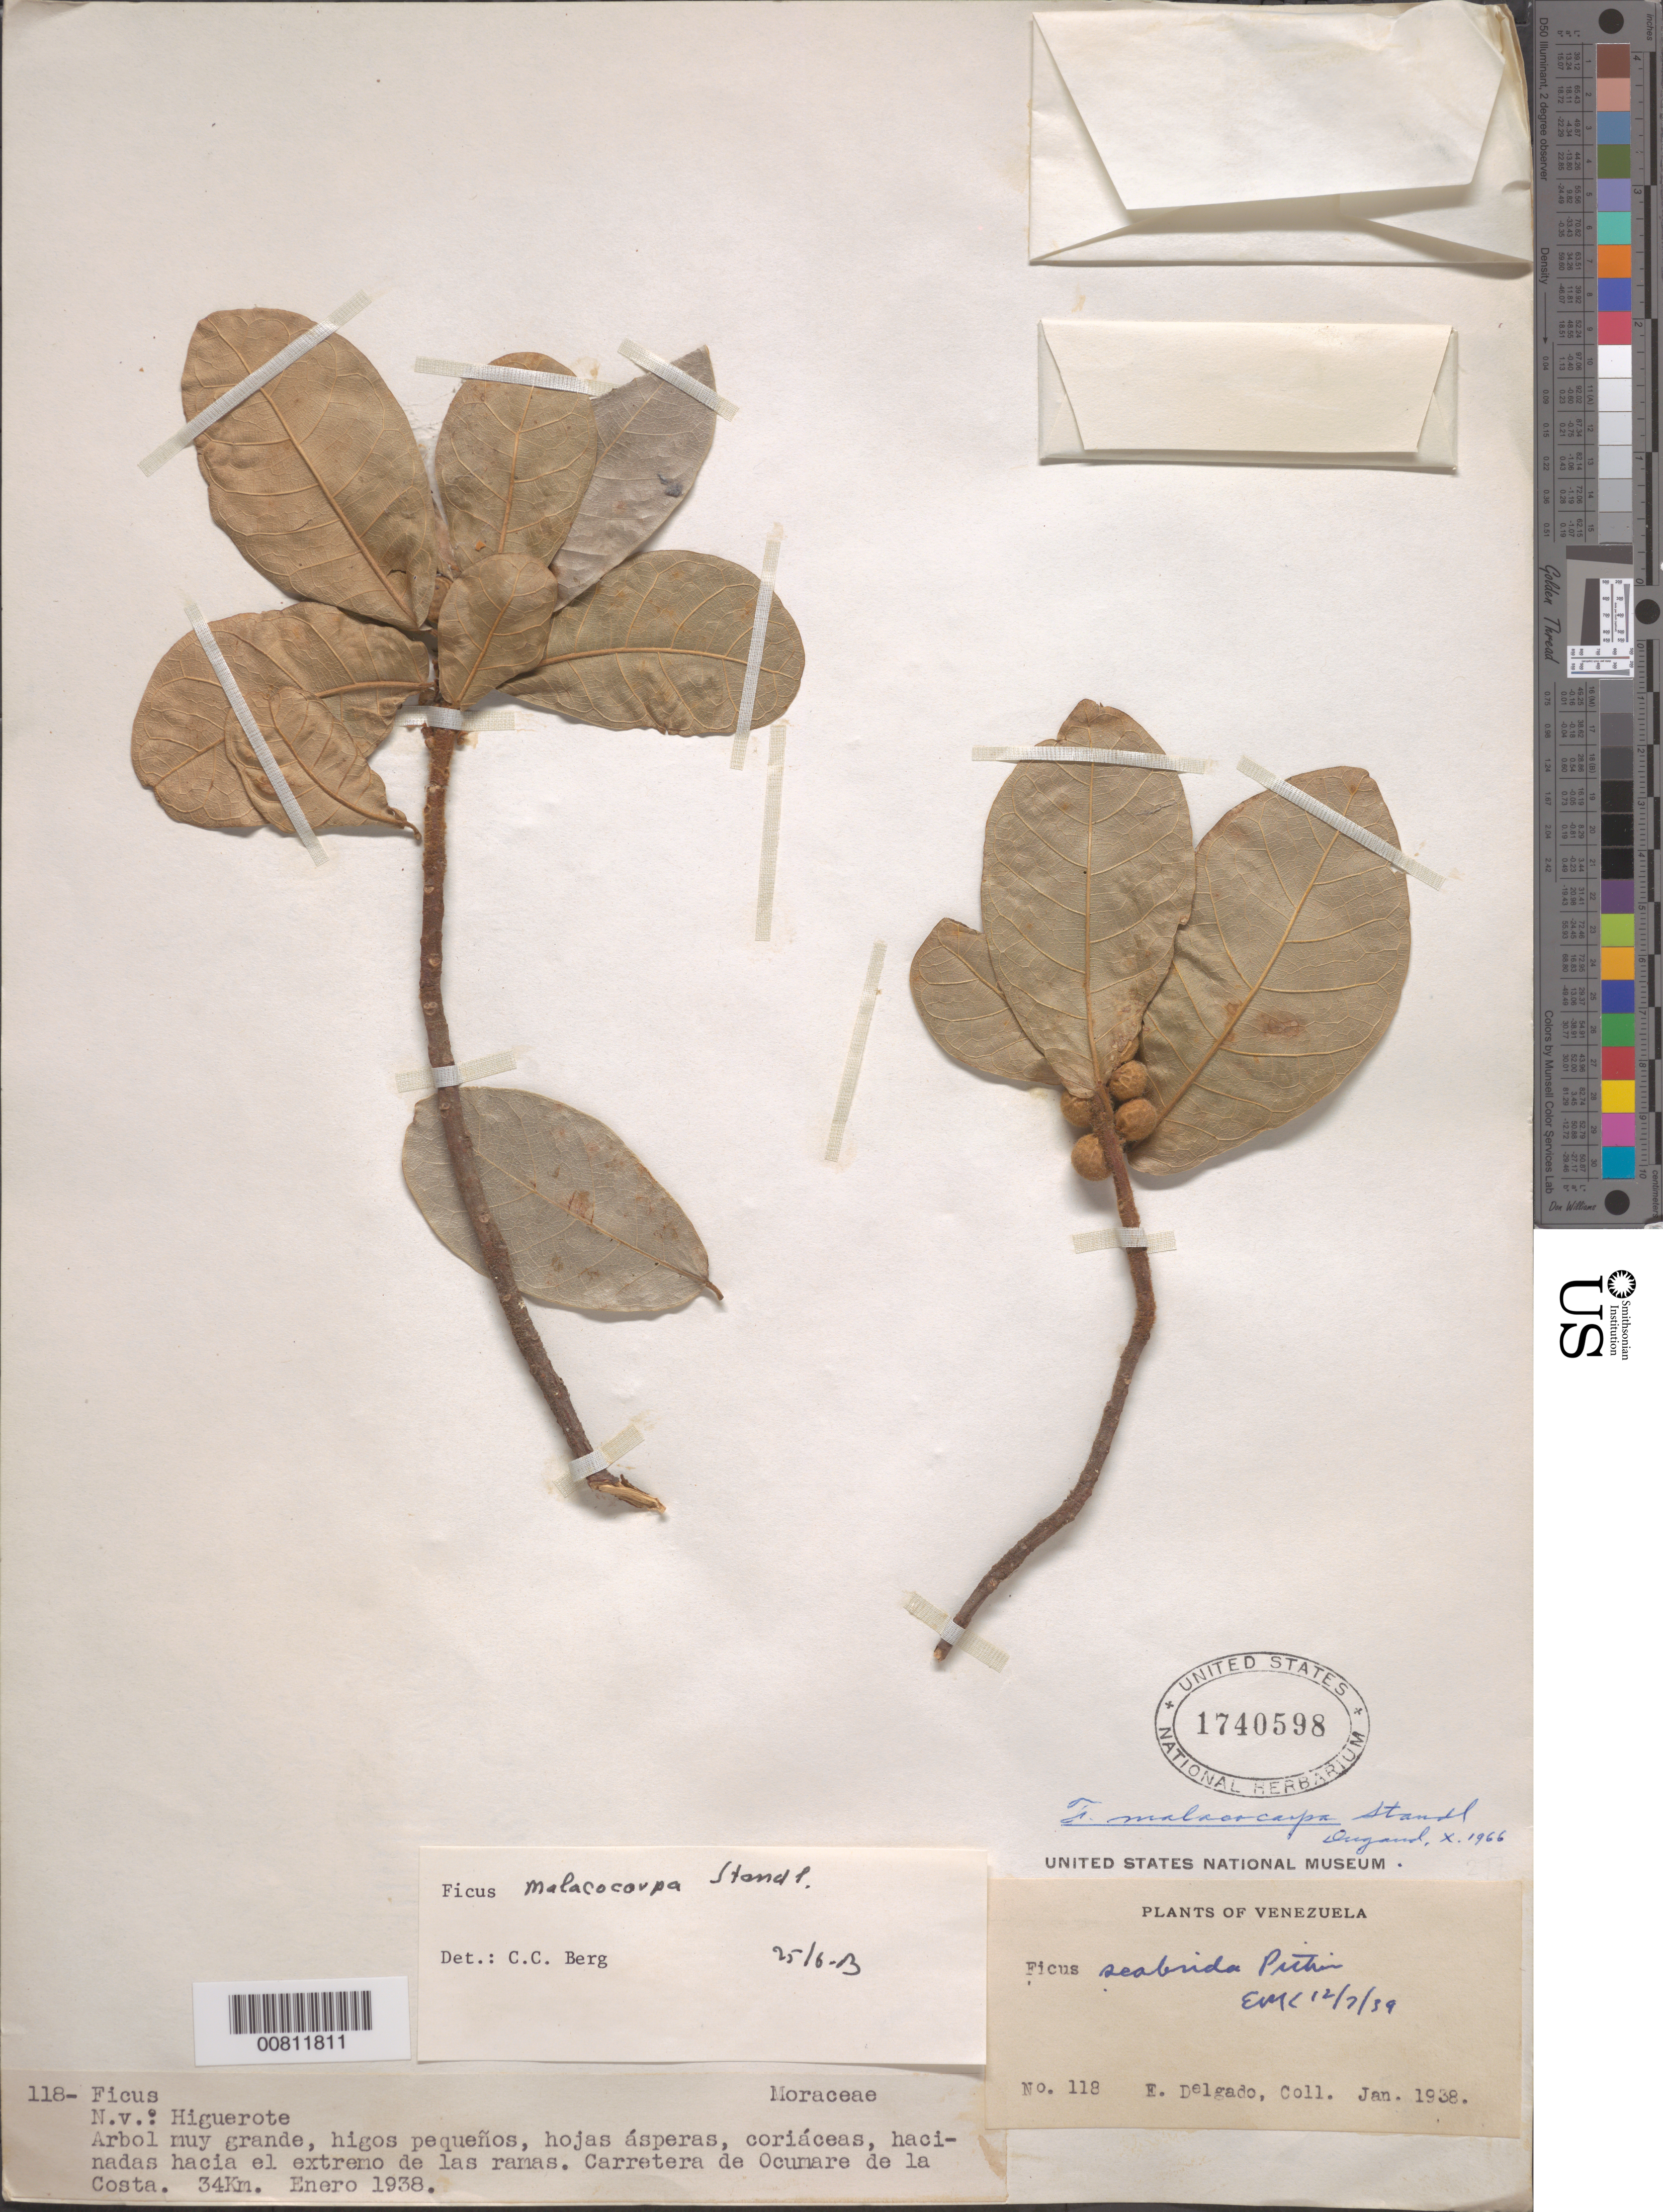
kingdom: Plantae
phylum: Tracheophyta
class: Magnoliopsida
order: Rosales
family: Moraceae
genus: Ficus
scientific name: Ficus malacocarpa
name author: Standl.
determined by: Berg, C. C.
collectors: E. Delgado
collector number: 118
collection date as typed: Jan-38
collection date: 1938-01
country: Venezuela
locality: Carretera de Ocumare de la Costa, 34 km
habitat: Carretera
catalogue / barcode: US 1740598